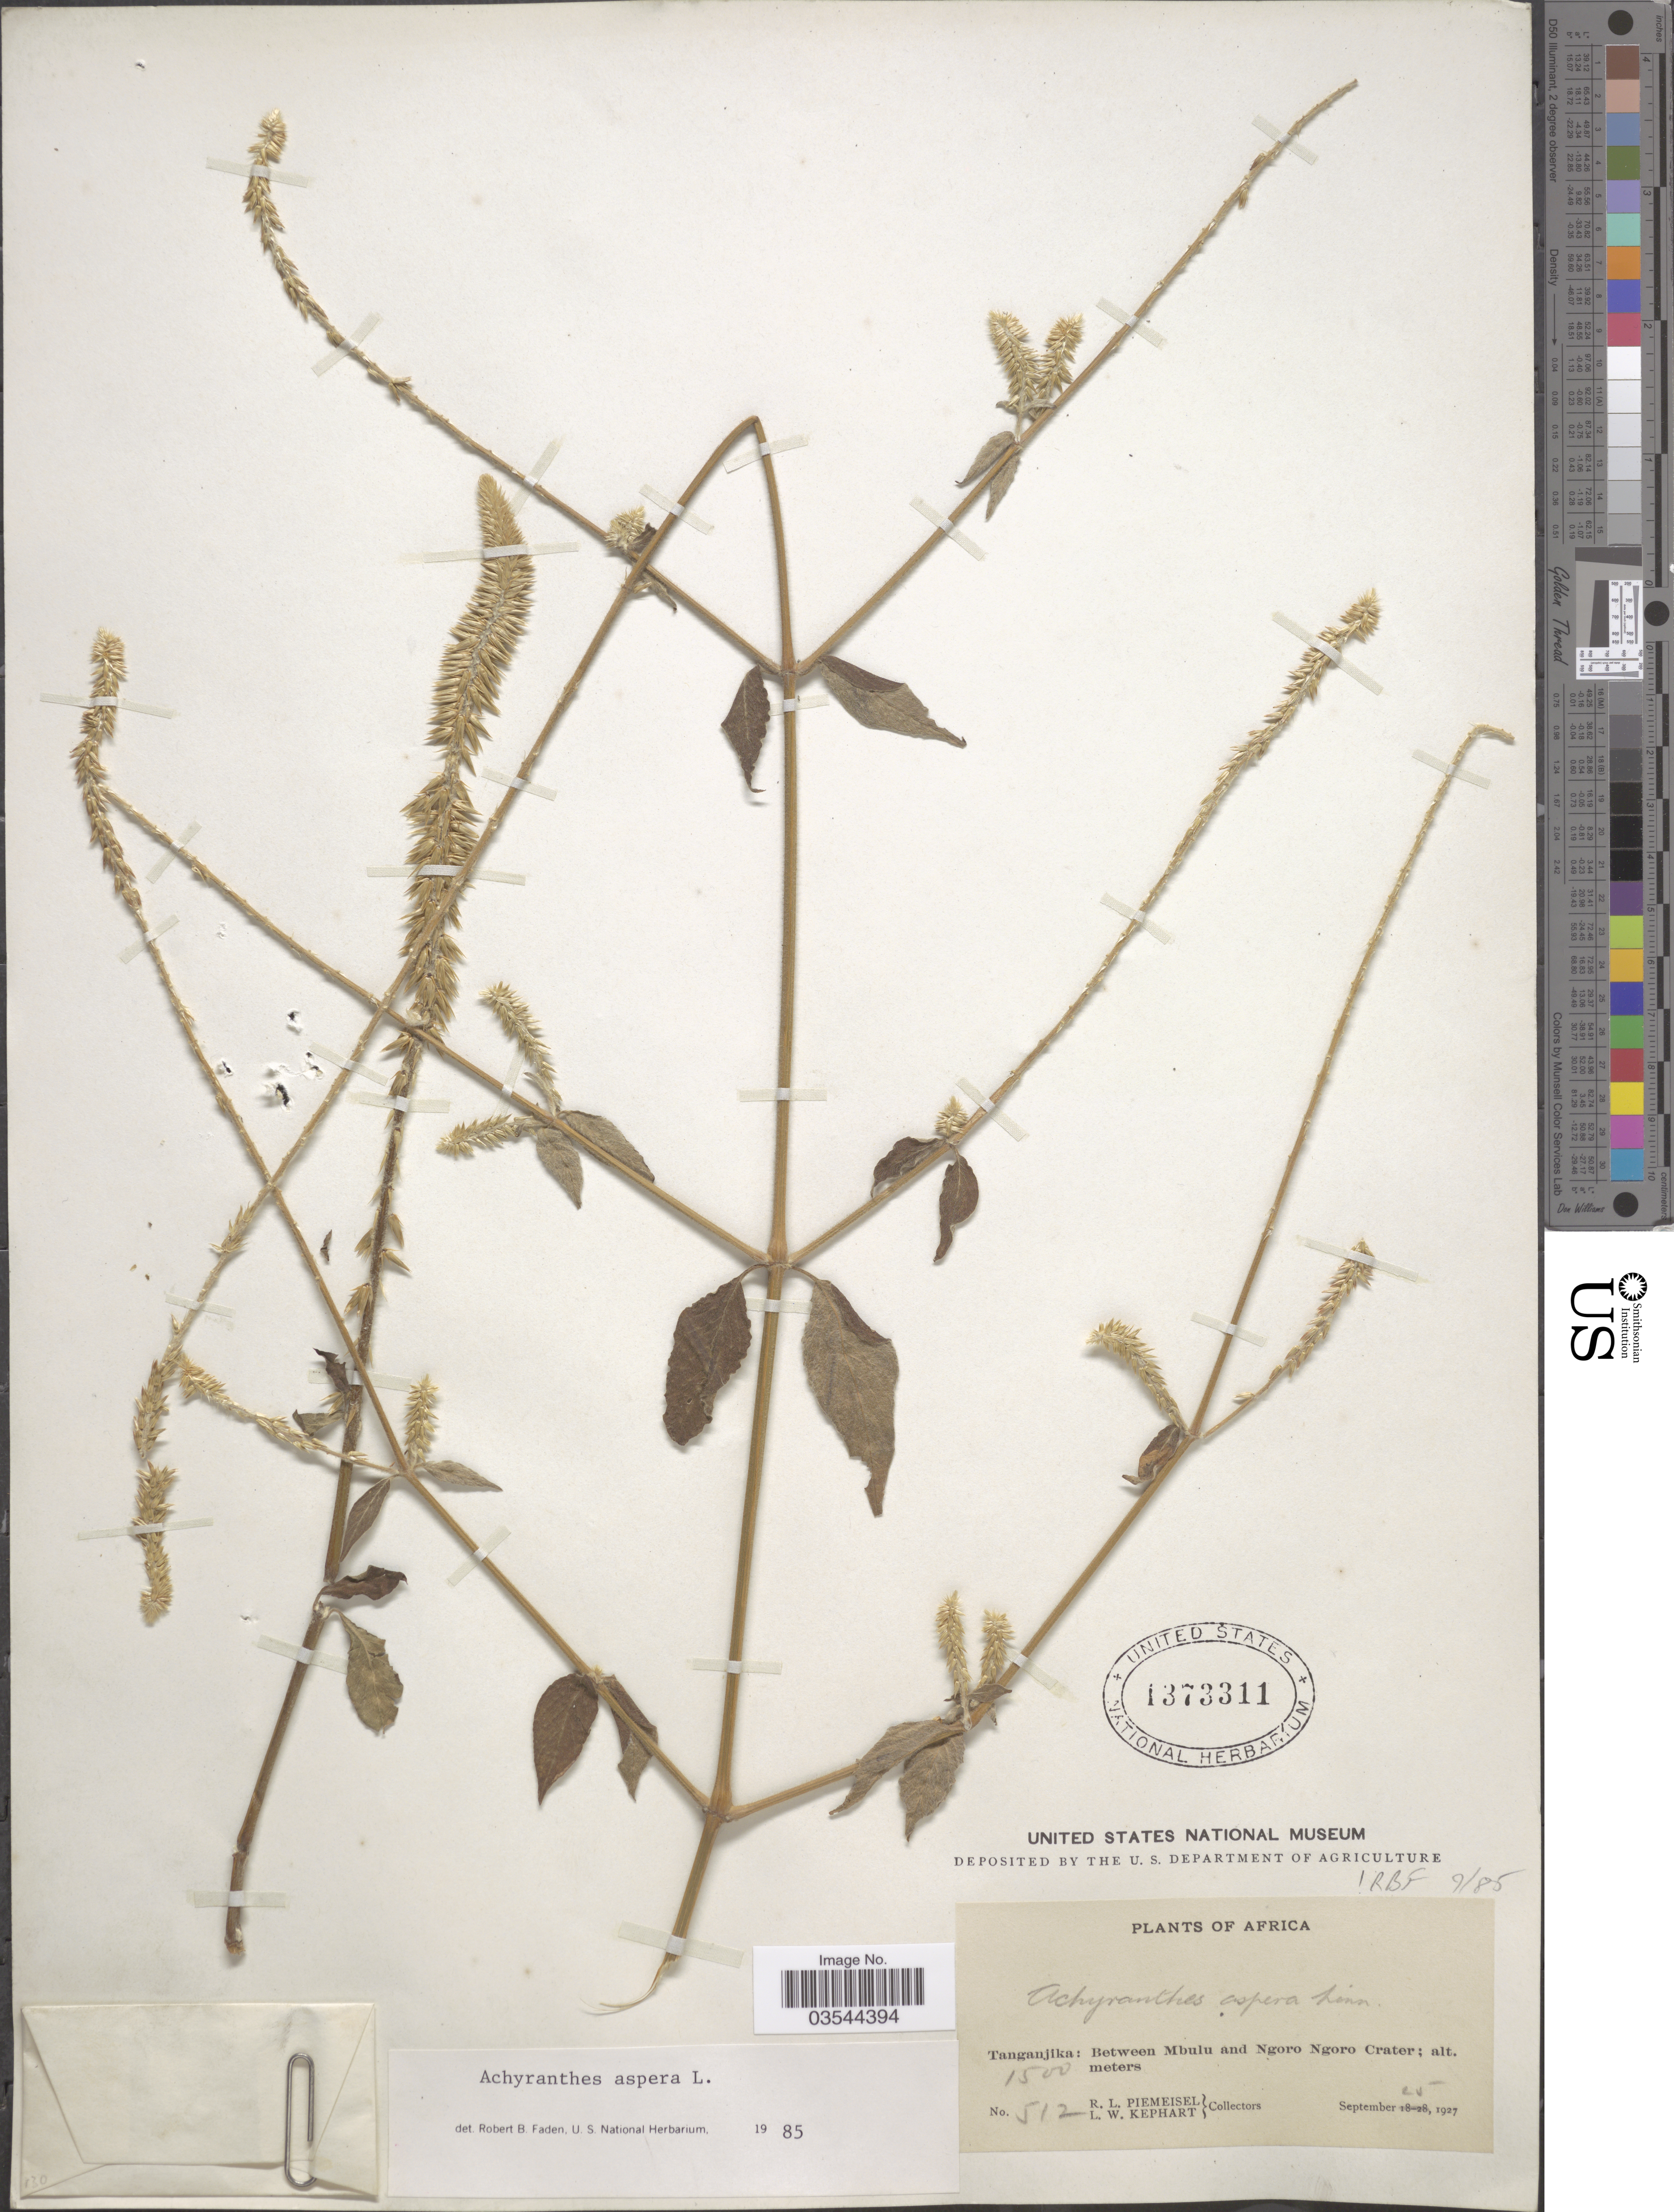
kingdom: Plantae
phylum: Tracheophyta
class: Magnoliopsida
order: Caryophyllales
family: Amaranthaceae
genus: Achyranthes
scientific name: Achyranthes aspera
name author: L.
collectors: R. L. Piemeisel & L. W. Kephart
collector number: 512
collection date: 1927-09-25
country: Tanzania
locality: Tanganjika: Between Mbulu and Ngoro Ngoro Crater.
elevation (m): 1500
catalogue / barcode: US 1373311